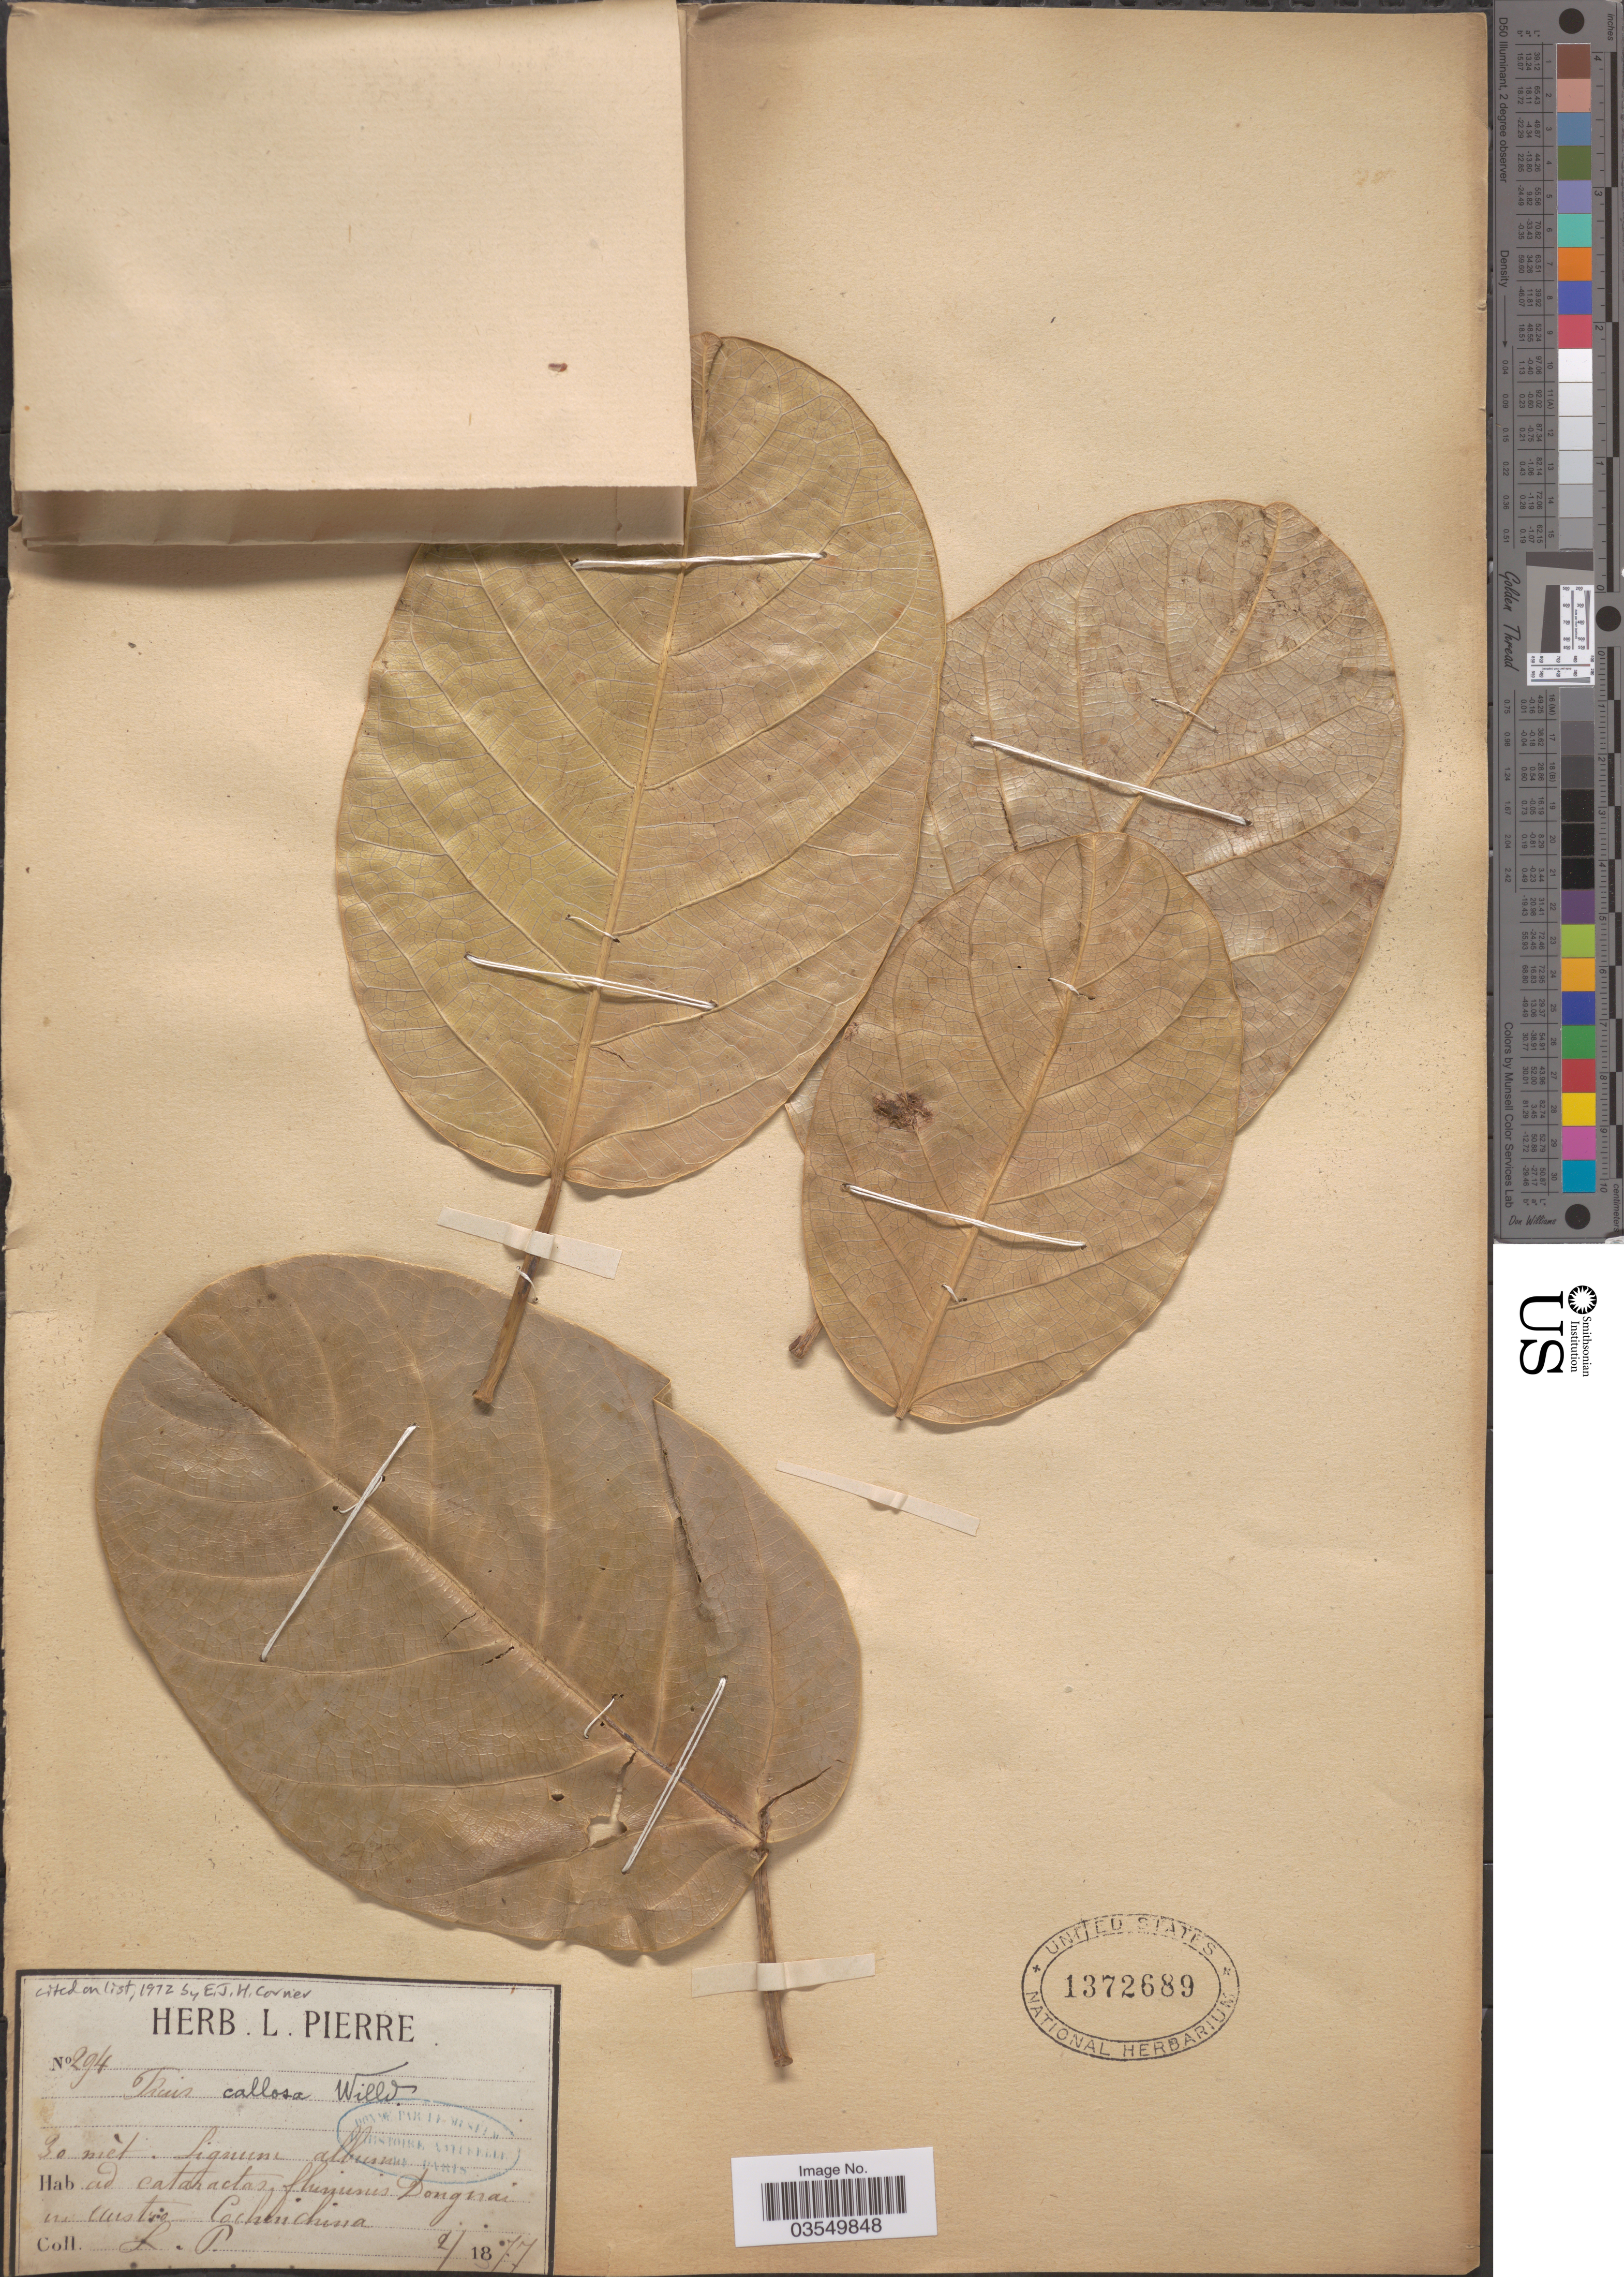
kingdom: Plantae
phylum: Tracheophyta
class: Magnoliopsida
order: Rosales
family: Moraceae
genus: Ficus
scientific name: Ficus callosa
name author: Willd.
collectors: L. Pierre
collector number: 294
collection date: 1877-02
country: Vietnam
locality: Ligune alb! ad cataractas fluminis Dongerai in austro Cochinchina.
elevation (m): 30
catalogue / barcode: US 1372689